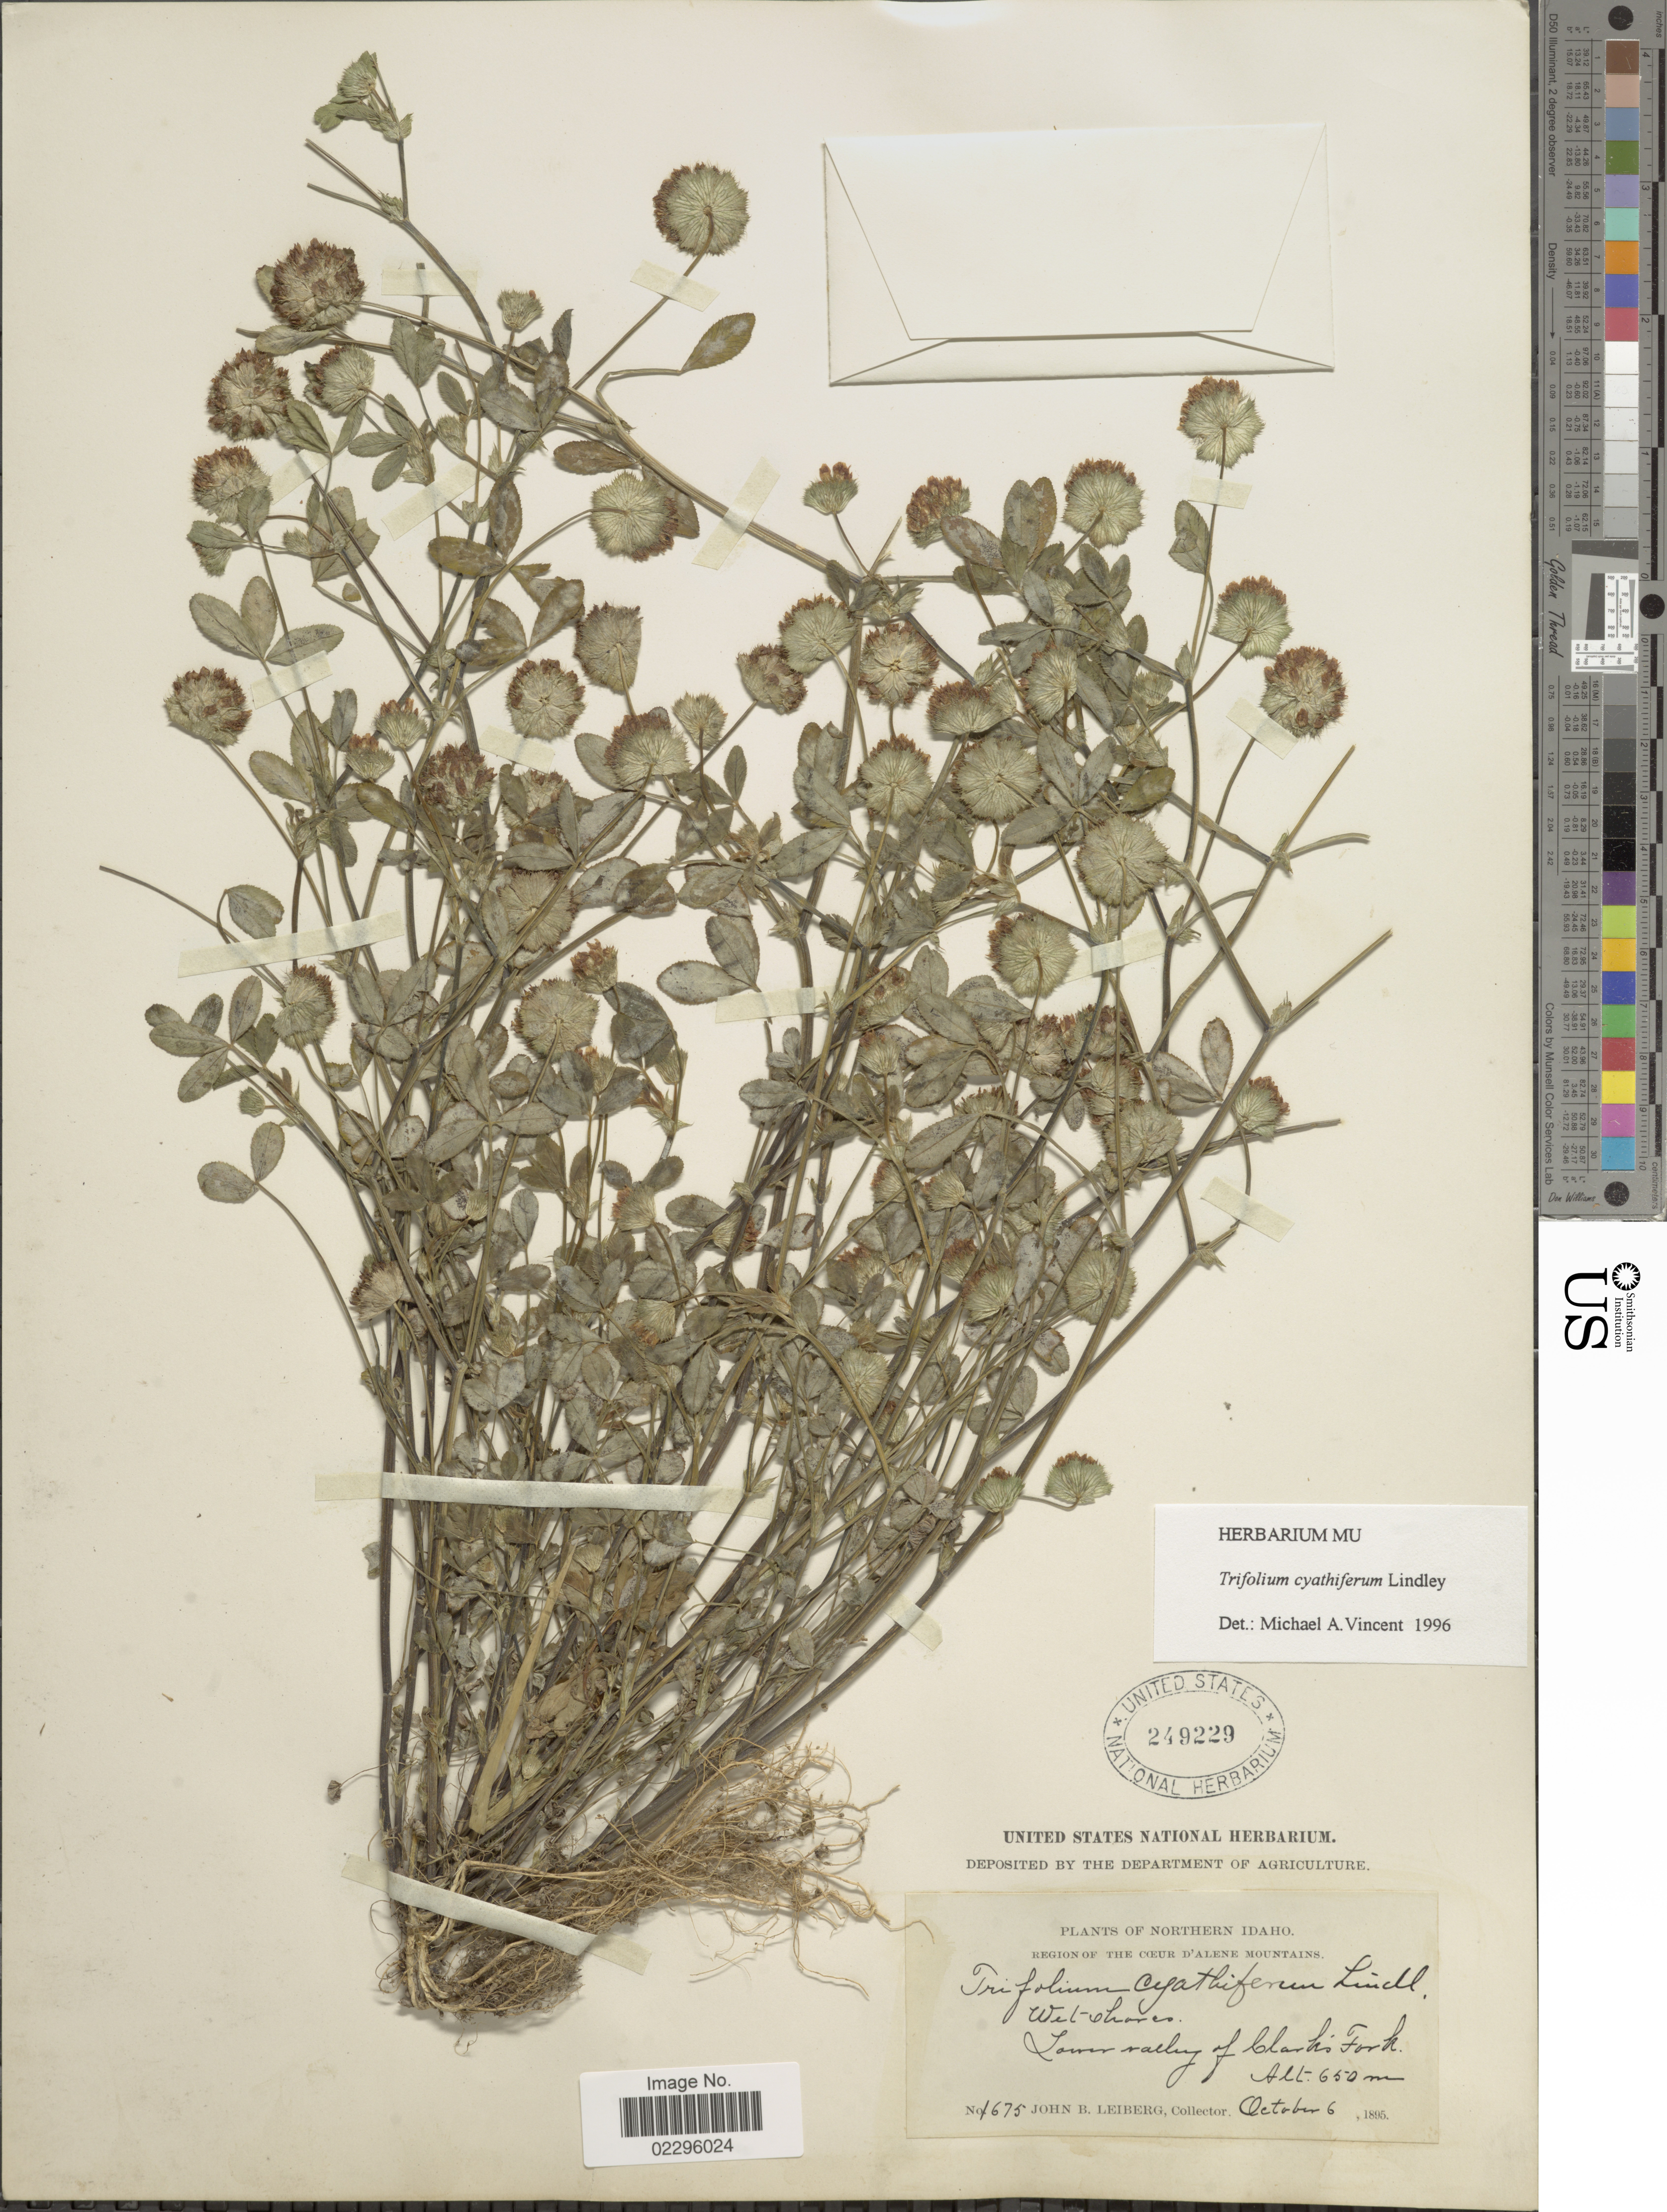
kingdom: Plantae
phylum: Tracheophyta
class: Magnoliopsida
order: Fabales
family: Fabaceae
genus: Trifolium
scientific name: Trifolium cyathiferum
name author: Lindl.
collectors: J. B. Leiberg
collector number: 1675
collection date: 1895-10-06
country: United States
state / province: Idaho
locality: Northern Idaho, Ceur D'Alene Mountains, Lower valley of Clarks Fork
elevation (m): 650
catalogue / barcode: US 249229